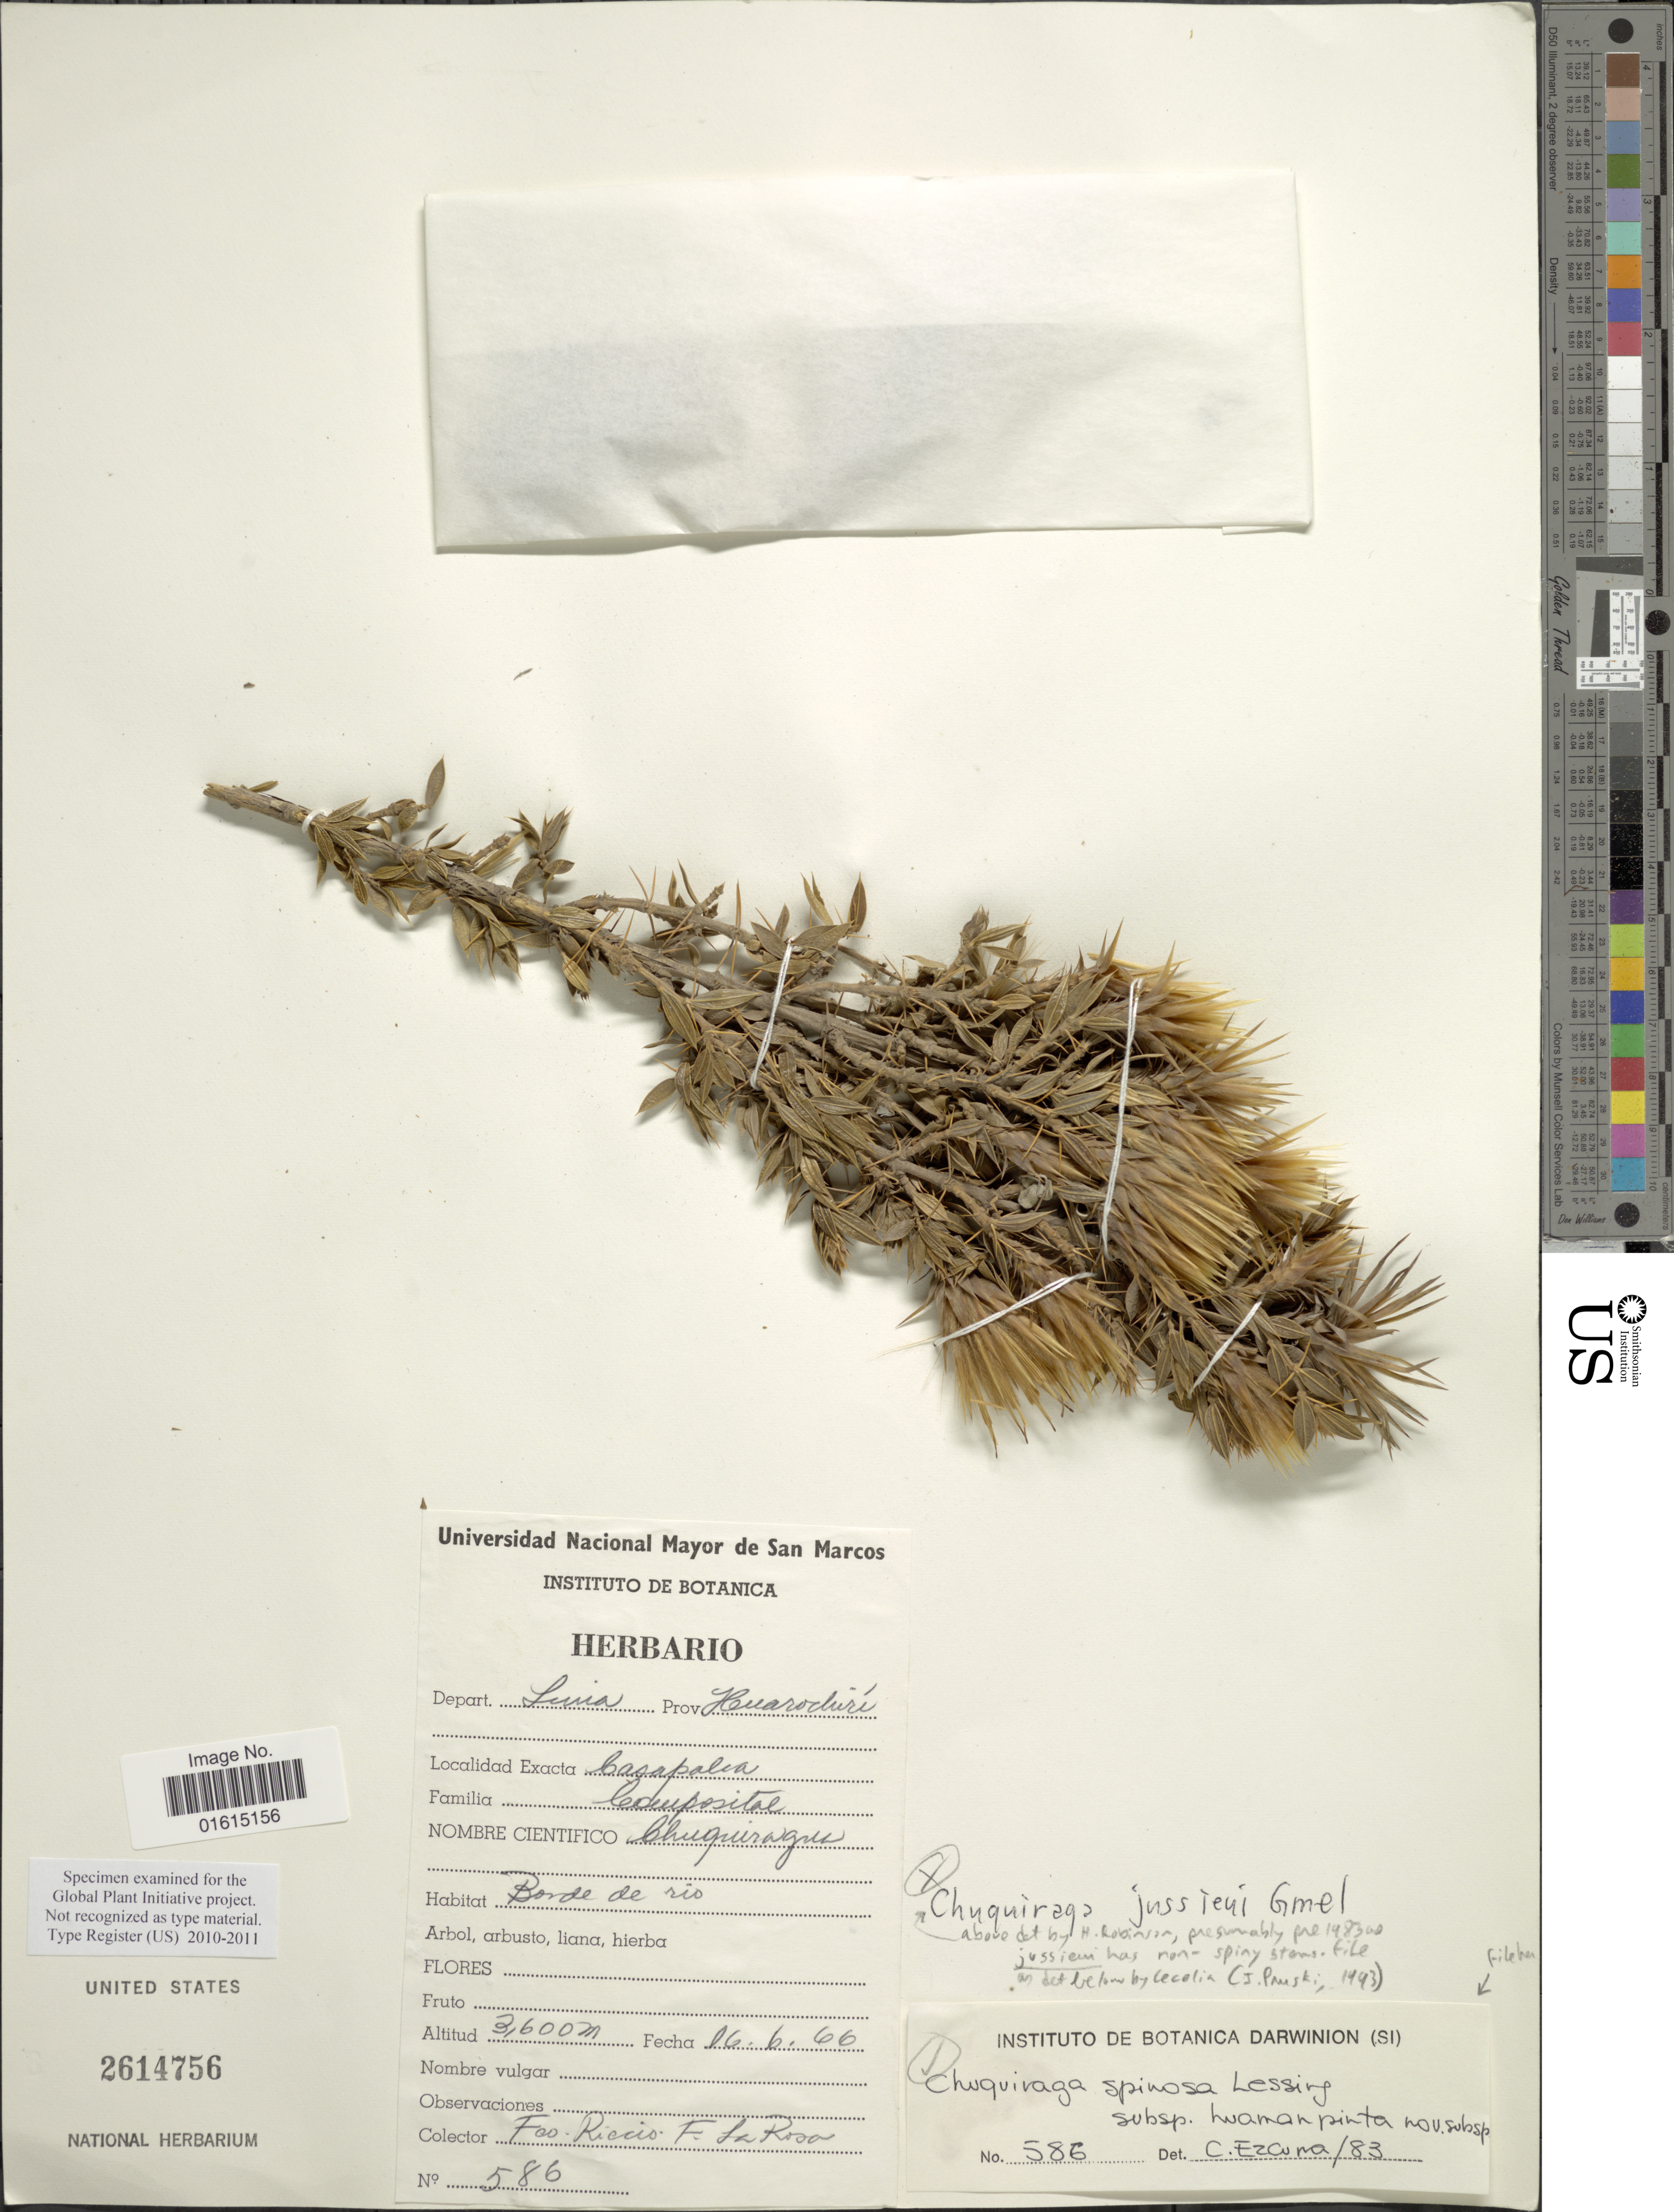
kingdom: Plantae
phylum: Tracheophyta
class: Magnoliopsida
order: Asterales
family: Asteraceae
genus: Chuquiraga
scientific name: Chuquiraga spinosa subsp. huamanpinta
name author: C. Ezcurra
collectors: F. Riccio & -. La Rosa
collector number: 586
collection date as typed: Transcribed d/m/y: 16/6/66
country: Peru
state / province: Lima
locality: Casapalca, Prov. Huarochirí, Depart. Lima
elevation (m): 3600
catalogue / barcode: US 2614756